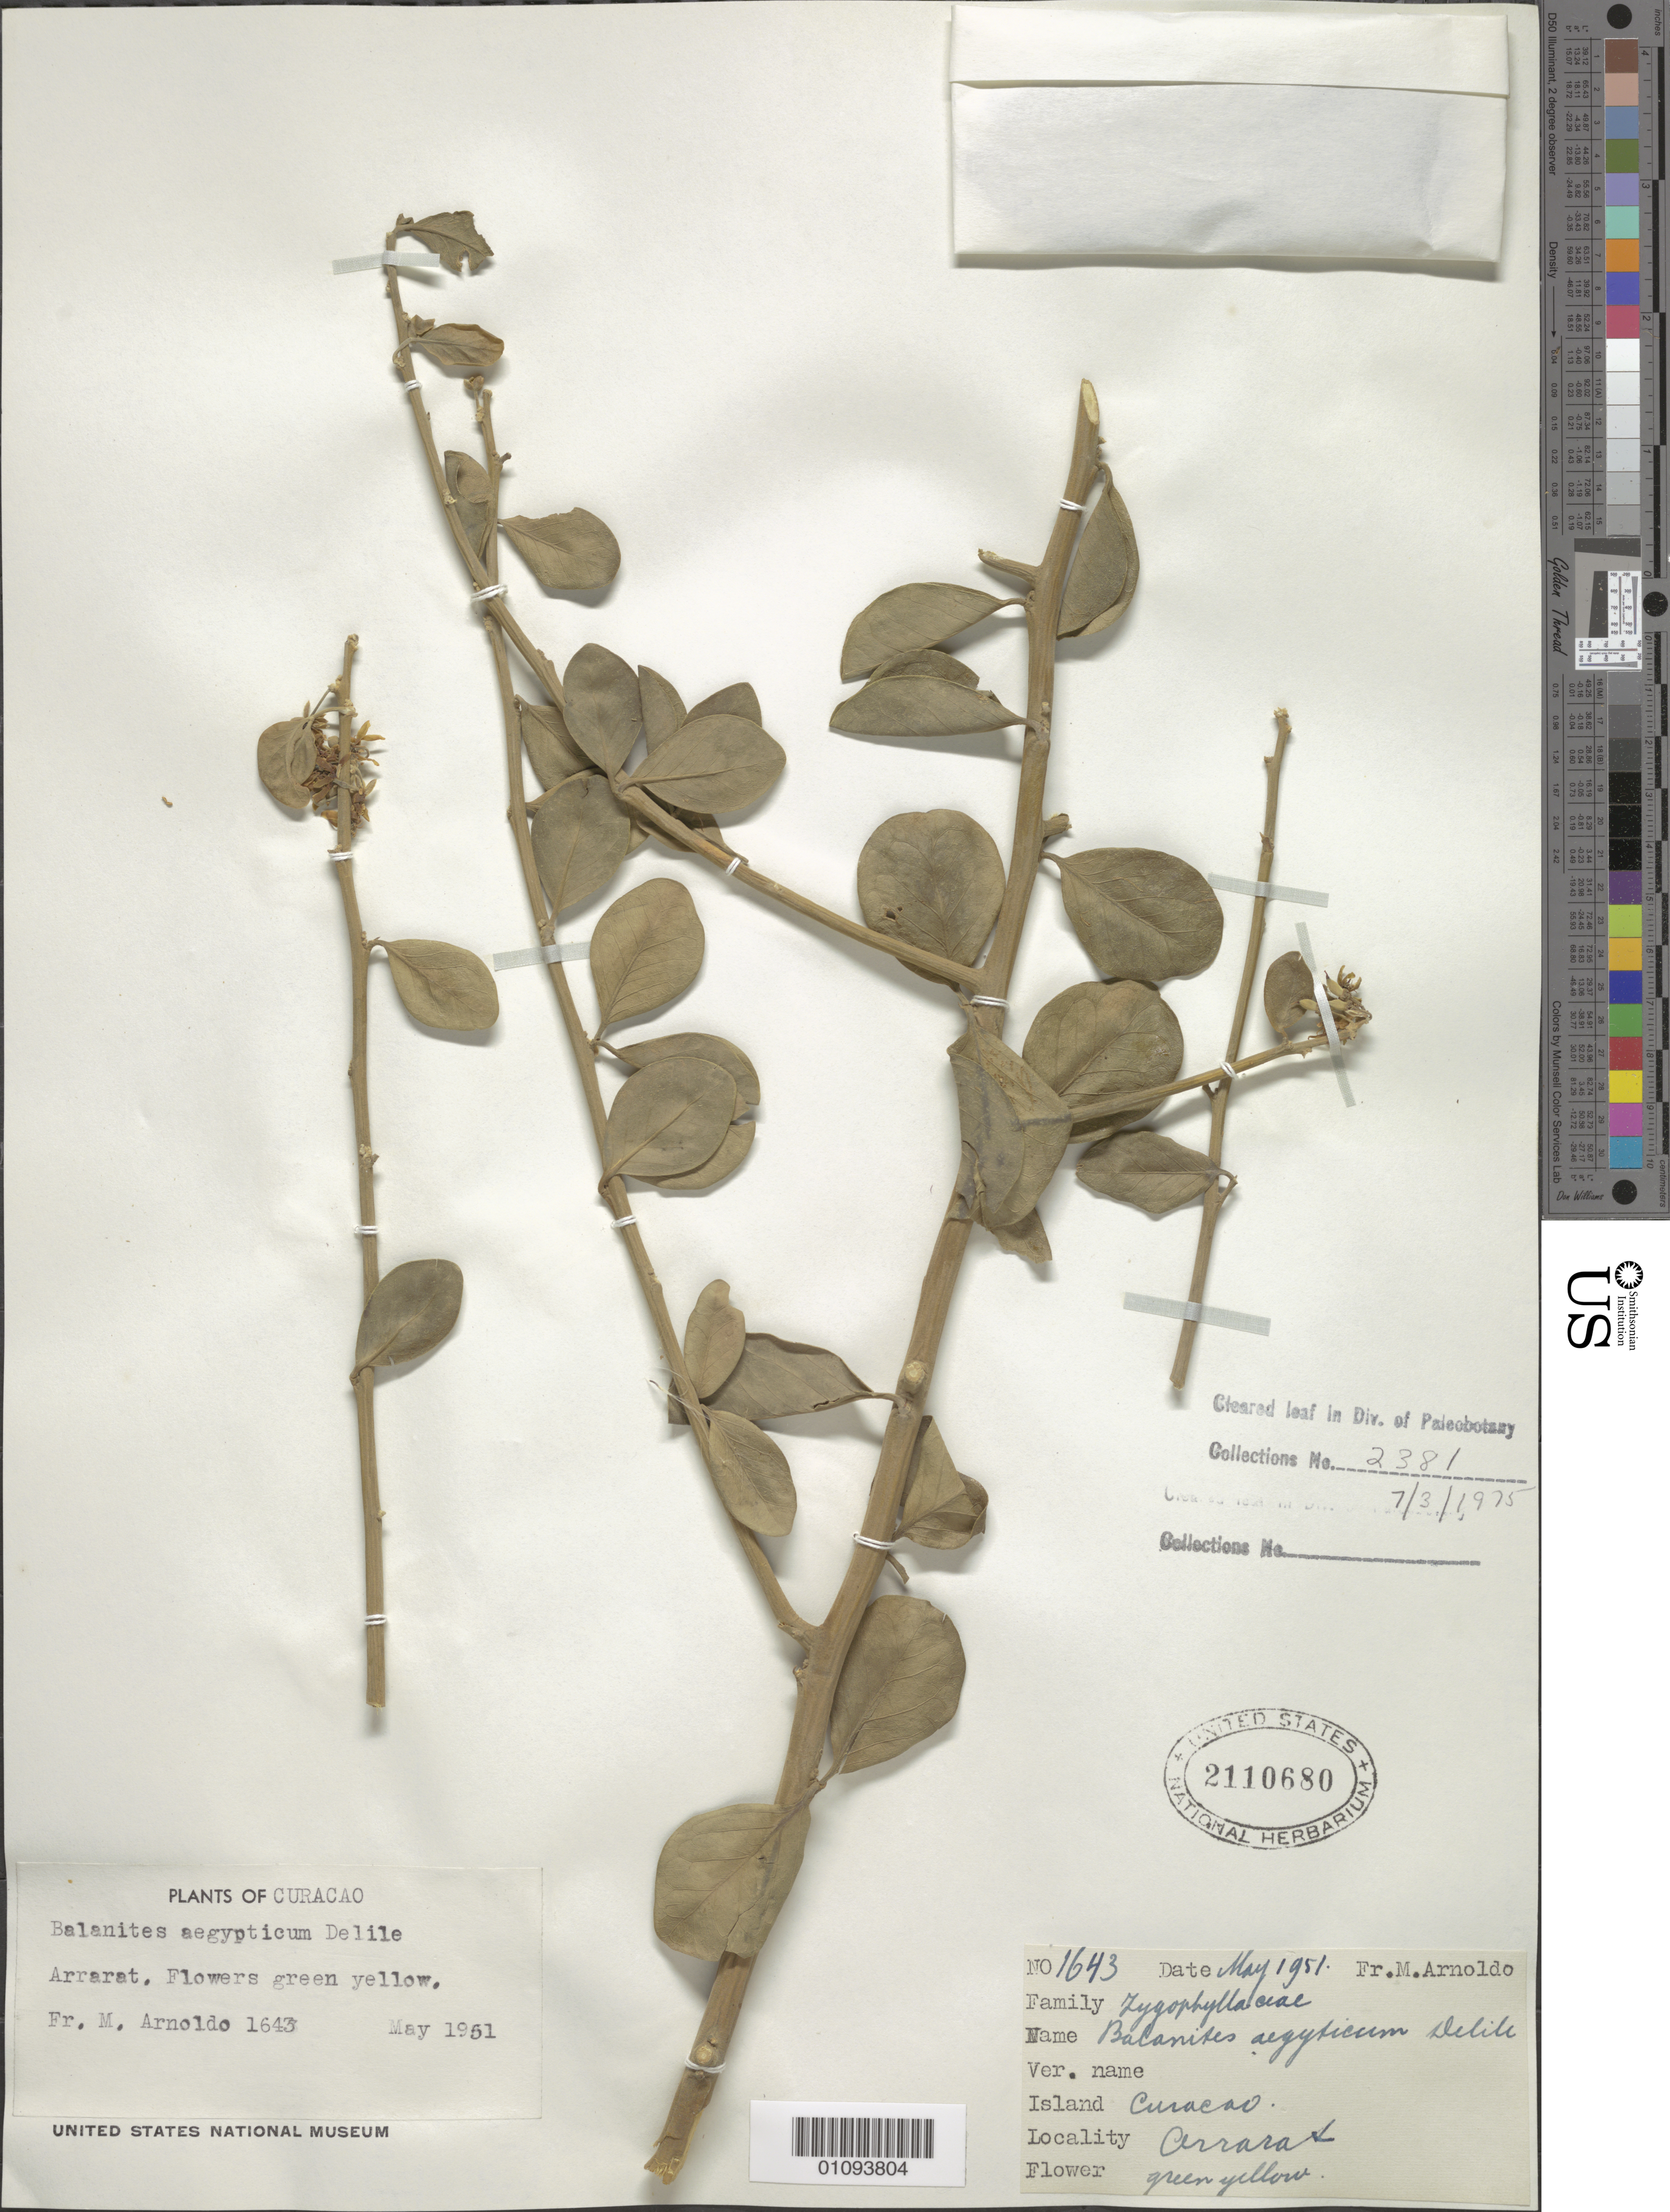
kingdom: Plantae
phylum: Tracheophyta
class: Magnoliopsida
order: Zygophyllales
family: Zygophyllaceae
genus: Balanites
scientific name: Balanites aegyptiaca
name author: (L.) Delile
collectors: N. Arnoldo-Broeders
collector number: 1643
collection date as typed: May 1951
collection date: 1951-05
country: Curaçao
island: Curaçao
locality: Arrarat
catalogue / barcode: US 2110680